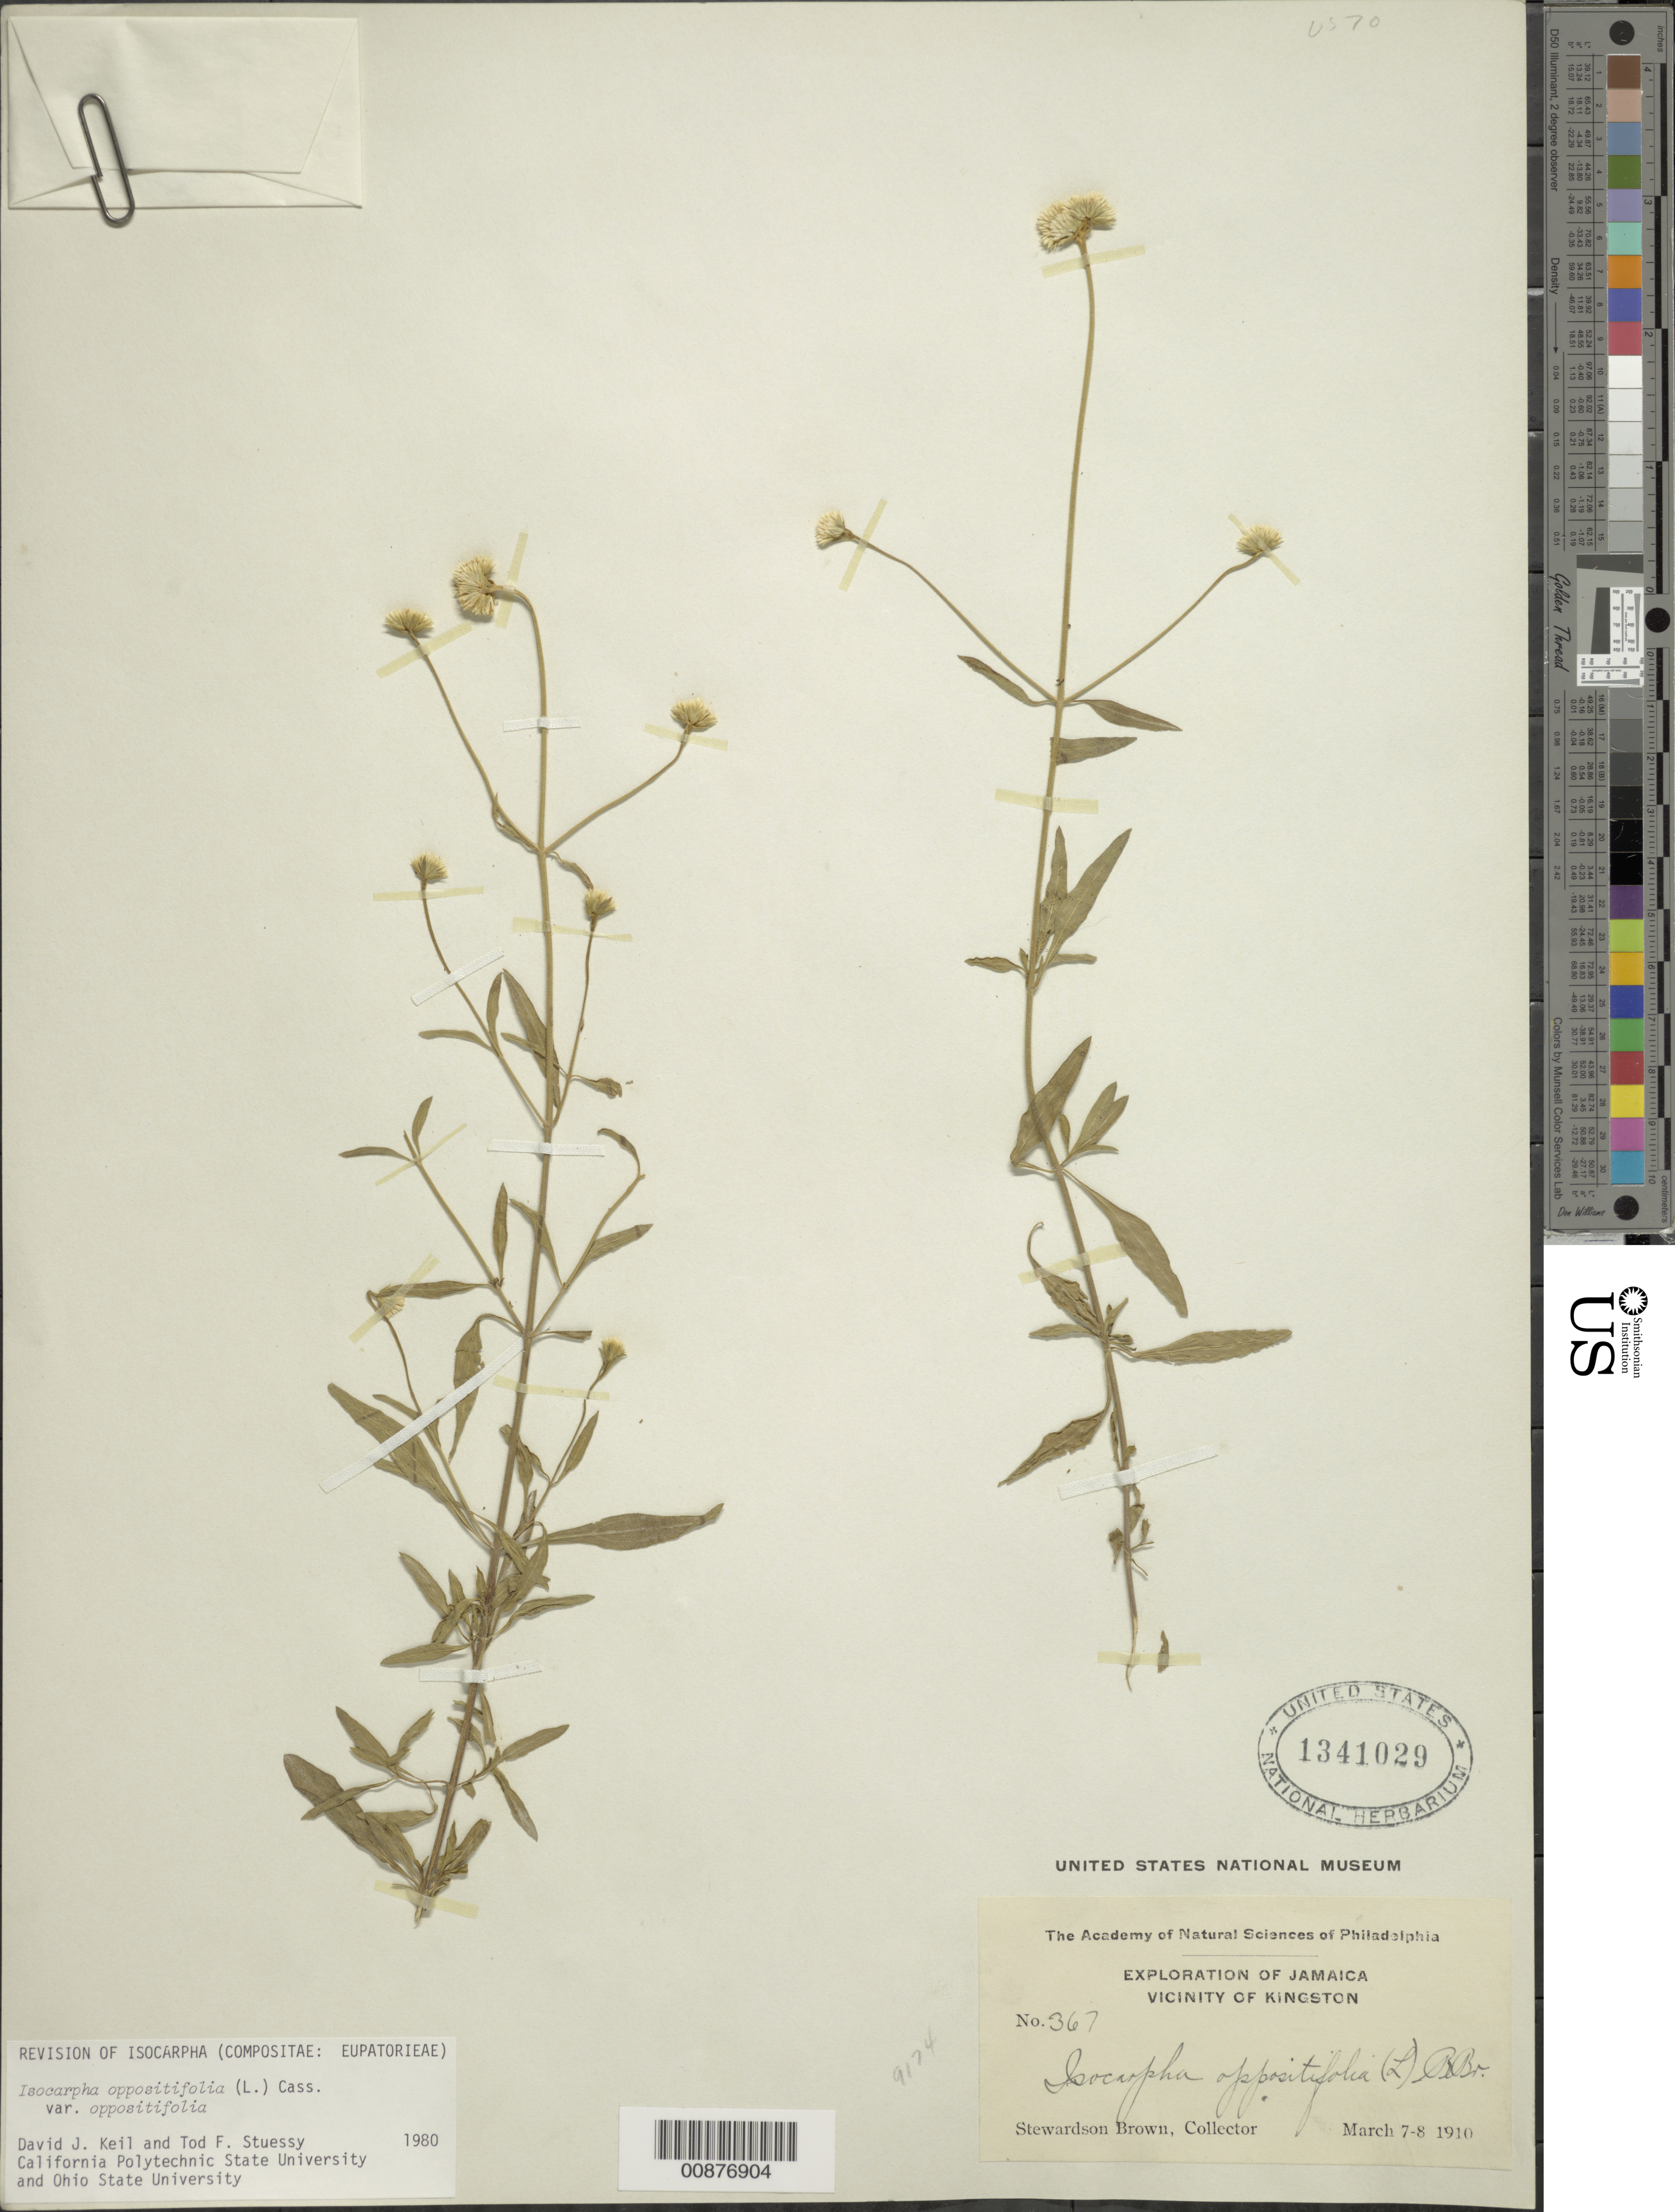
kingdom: Plantae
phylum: Tracheophyta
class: Magnoliopsida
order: Asterales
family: Asteraceae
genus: Isocarpha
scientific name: Isocarpha oppositifolia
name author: (L.) Cass.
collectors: S. Brown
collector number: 367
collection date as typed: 07 Mar 1910 to 08 Mar 1910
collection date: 1910-03-07/1910-03-08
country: Jamaica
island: Jamaica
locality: Vicinity of Kingston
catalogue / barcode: US 1341029